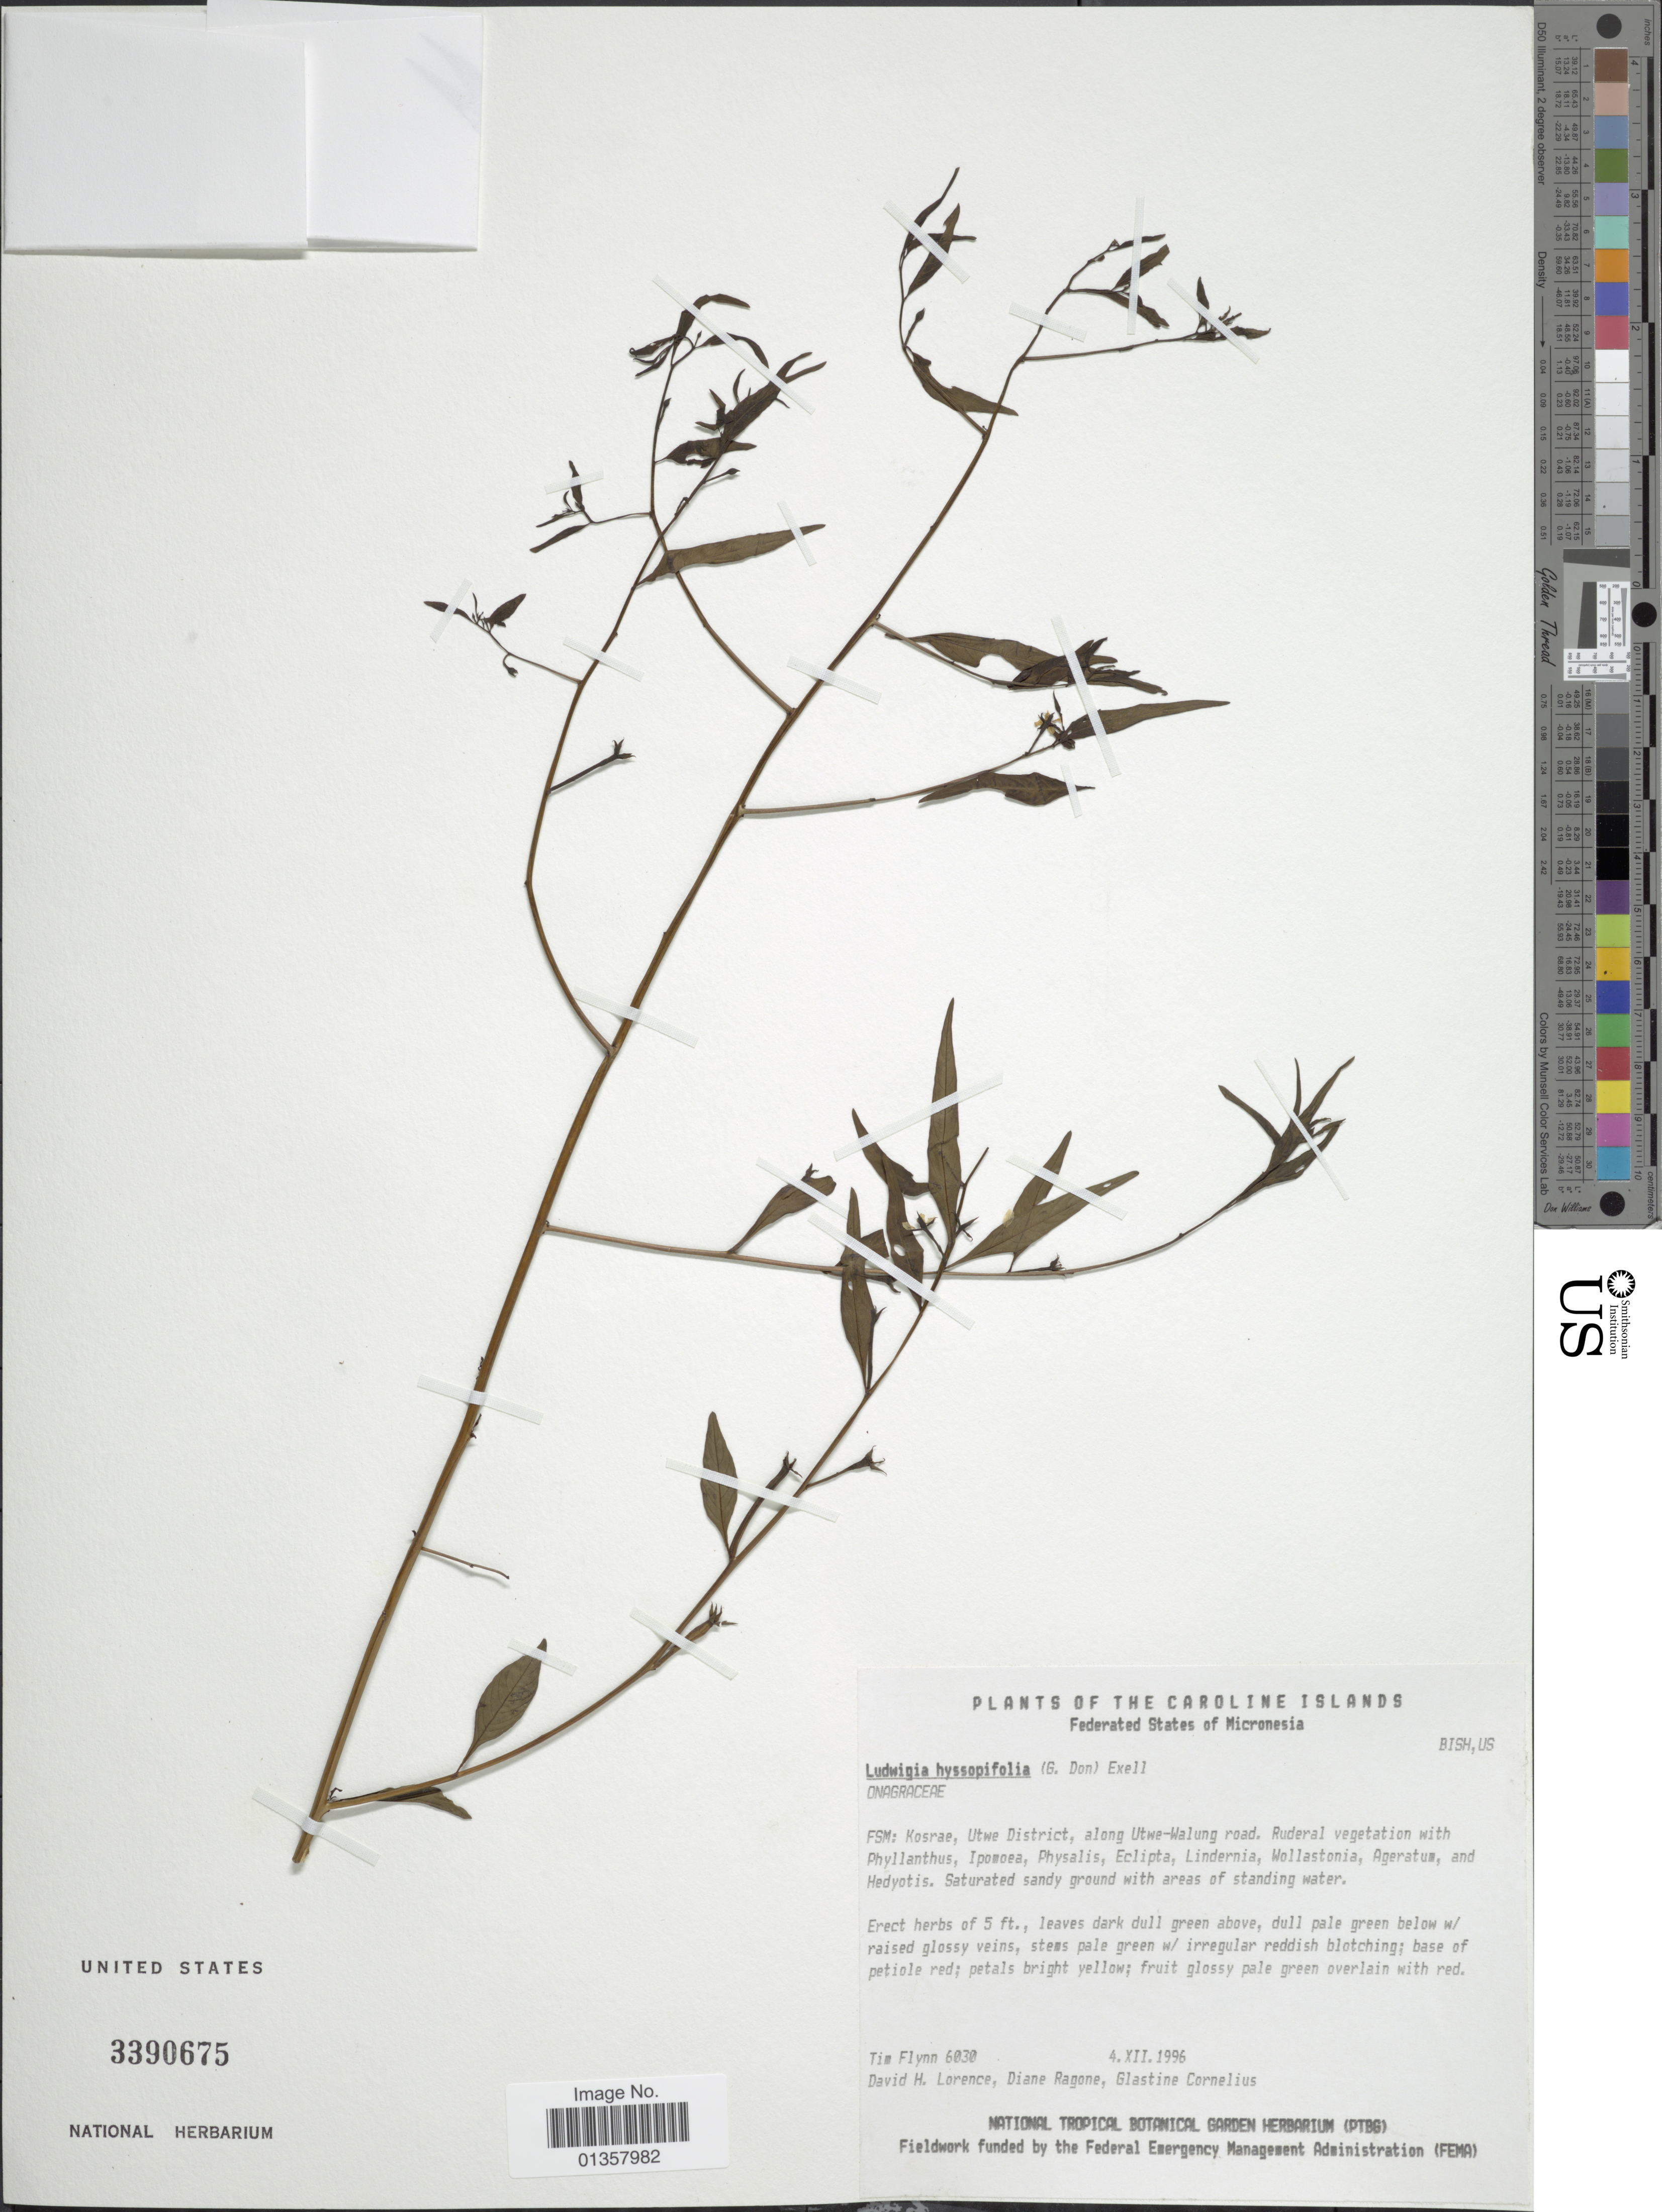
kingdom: Plantae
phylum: Tracheophyta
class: Magnoliopsida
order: Myrtales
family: Onagraceae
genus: Ludwigia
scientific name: Ludwigia hyssopifolia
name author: (G. Don) Exell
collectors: T. W. Flynn, D. Lorence, D. Ragone & G. Cornelius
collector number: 6030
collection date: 1996-12-04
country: Micronesia, Federated States of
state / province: Kosrae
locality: Caroline Islands, Utwe District, along Utwe-Walung road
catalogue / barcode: US 3390675